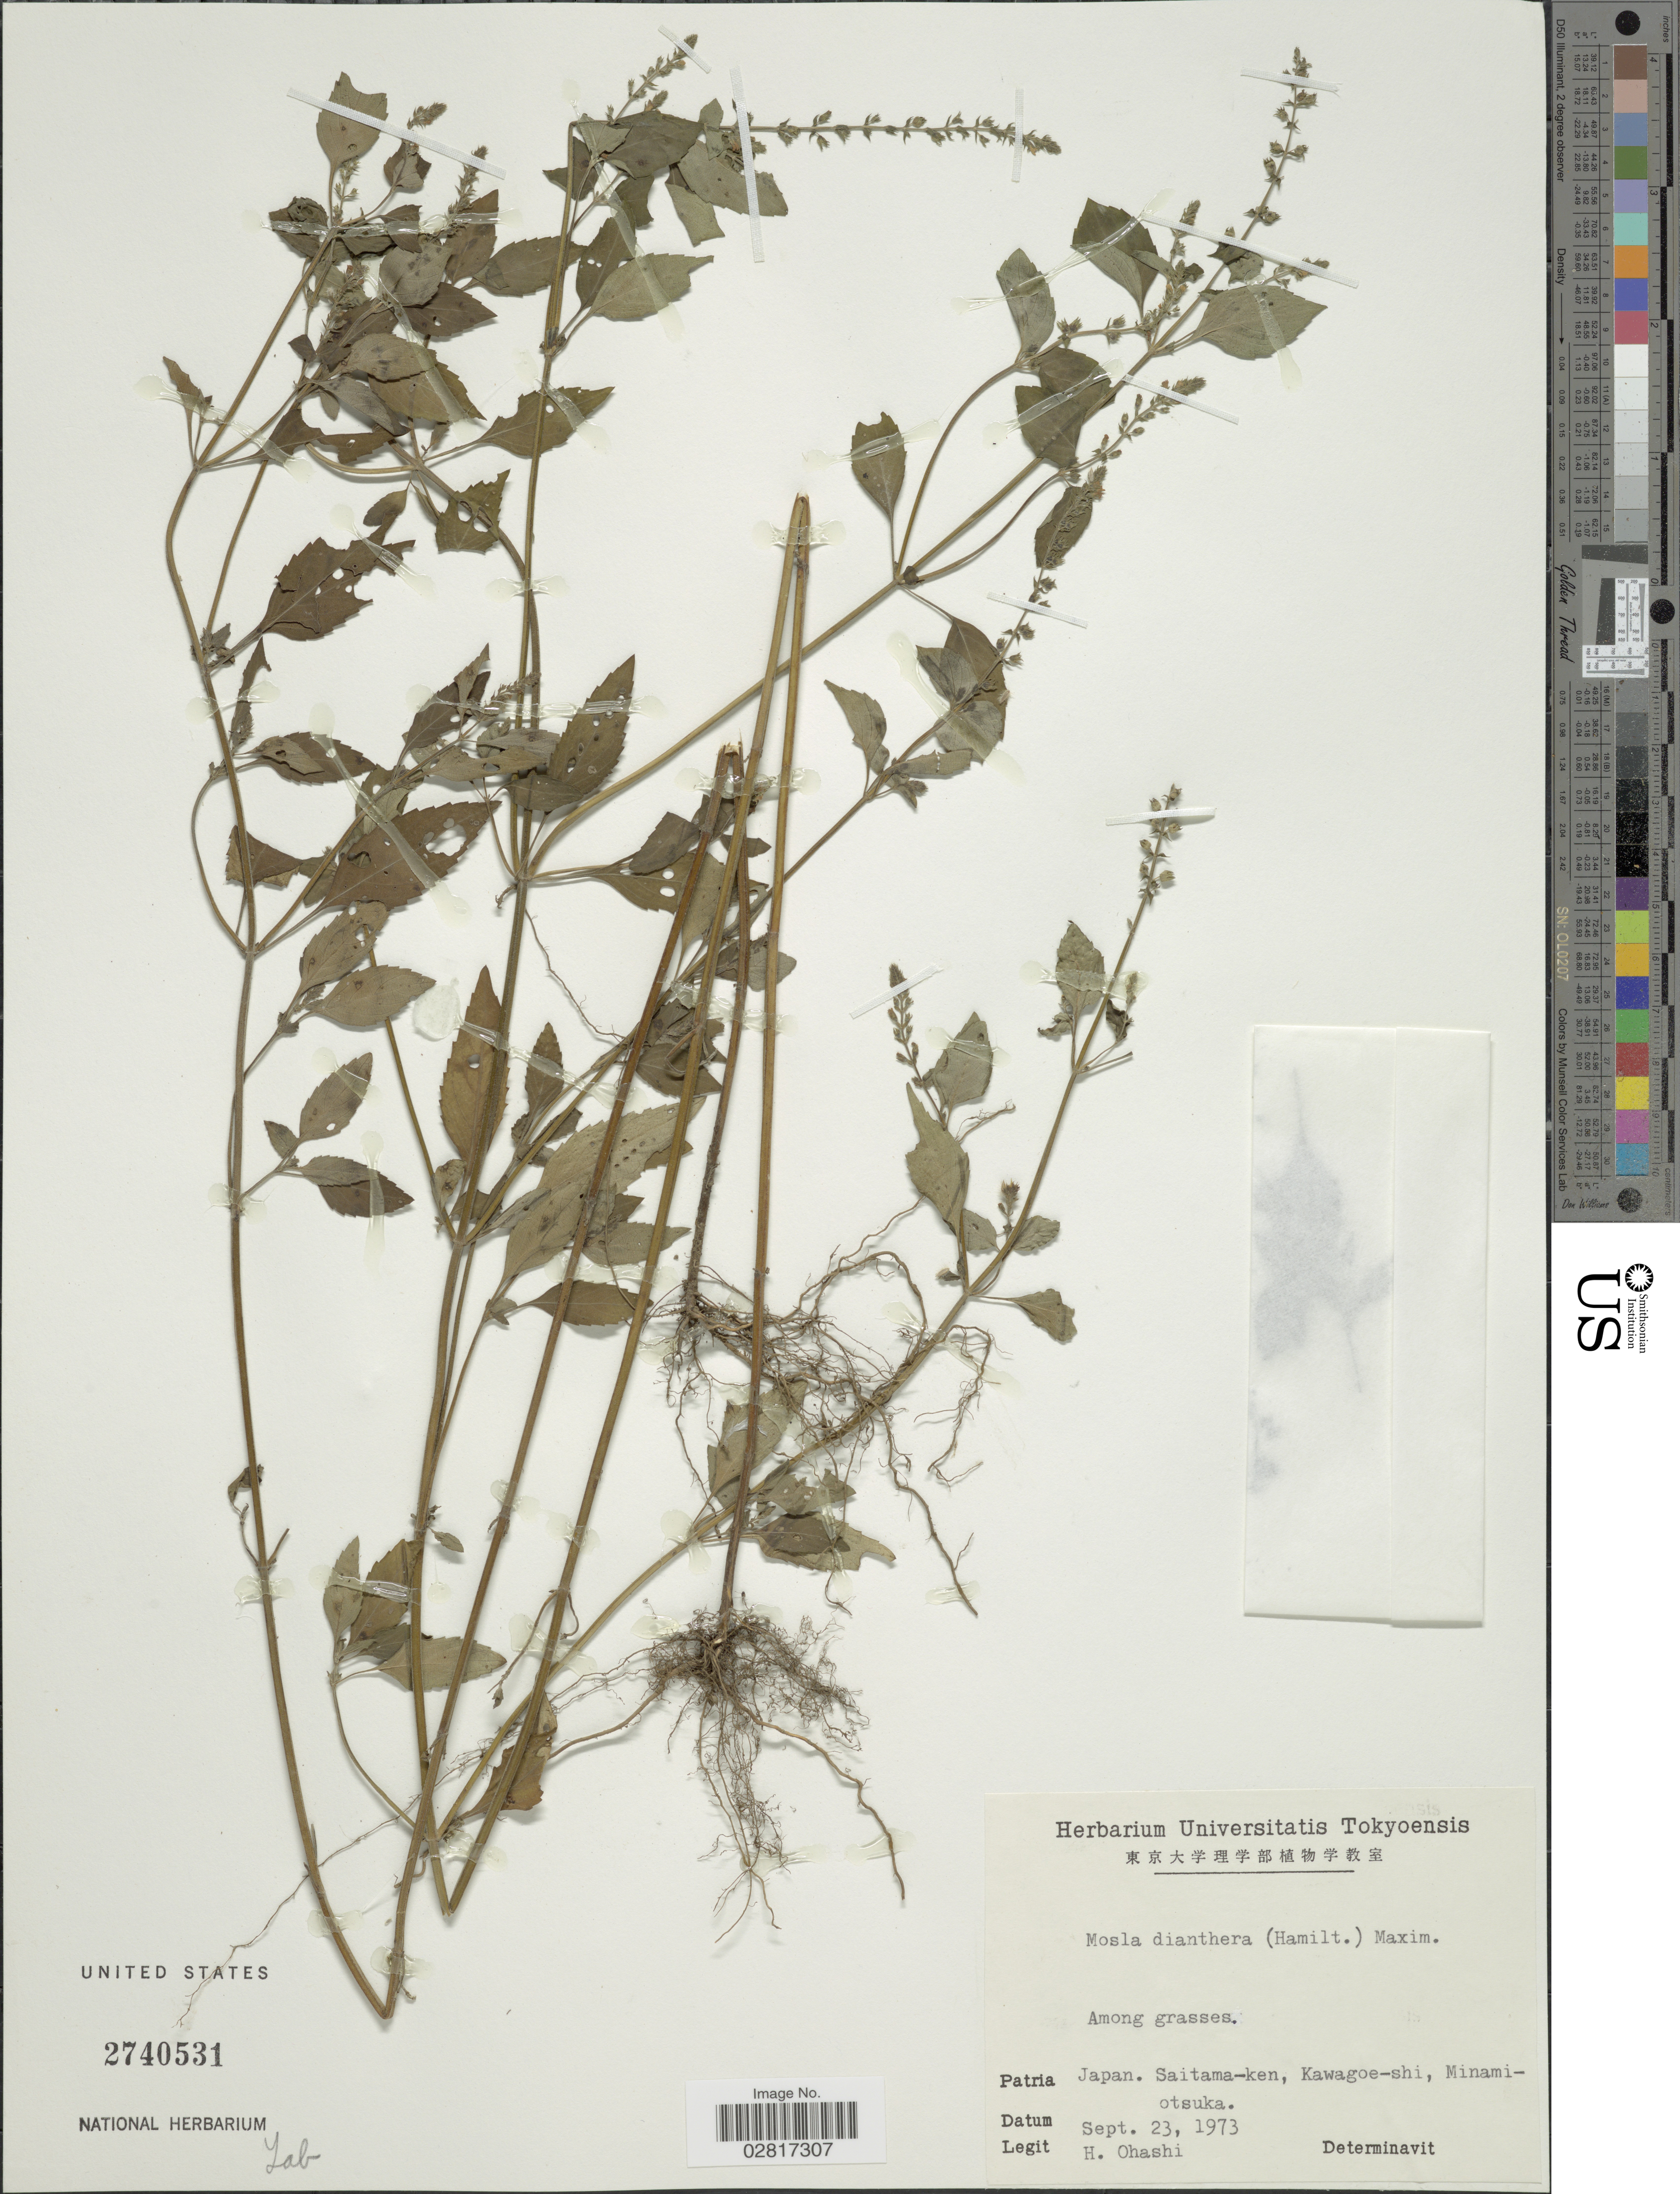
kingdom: Plantae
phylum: Tracheophyta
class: Magnoliopsida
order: Lamiales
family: Lamiaceae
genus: Mosla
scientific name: Mosla dianthera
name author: (Roxb.) Maxim.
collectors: H. Ohashi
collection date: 1973-09-23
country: Japan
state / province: Saitama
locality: Saitama-ken, Kawagoe-shi, Minami-otsuka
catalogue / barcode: US 2740531